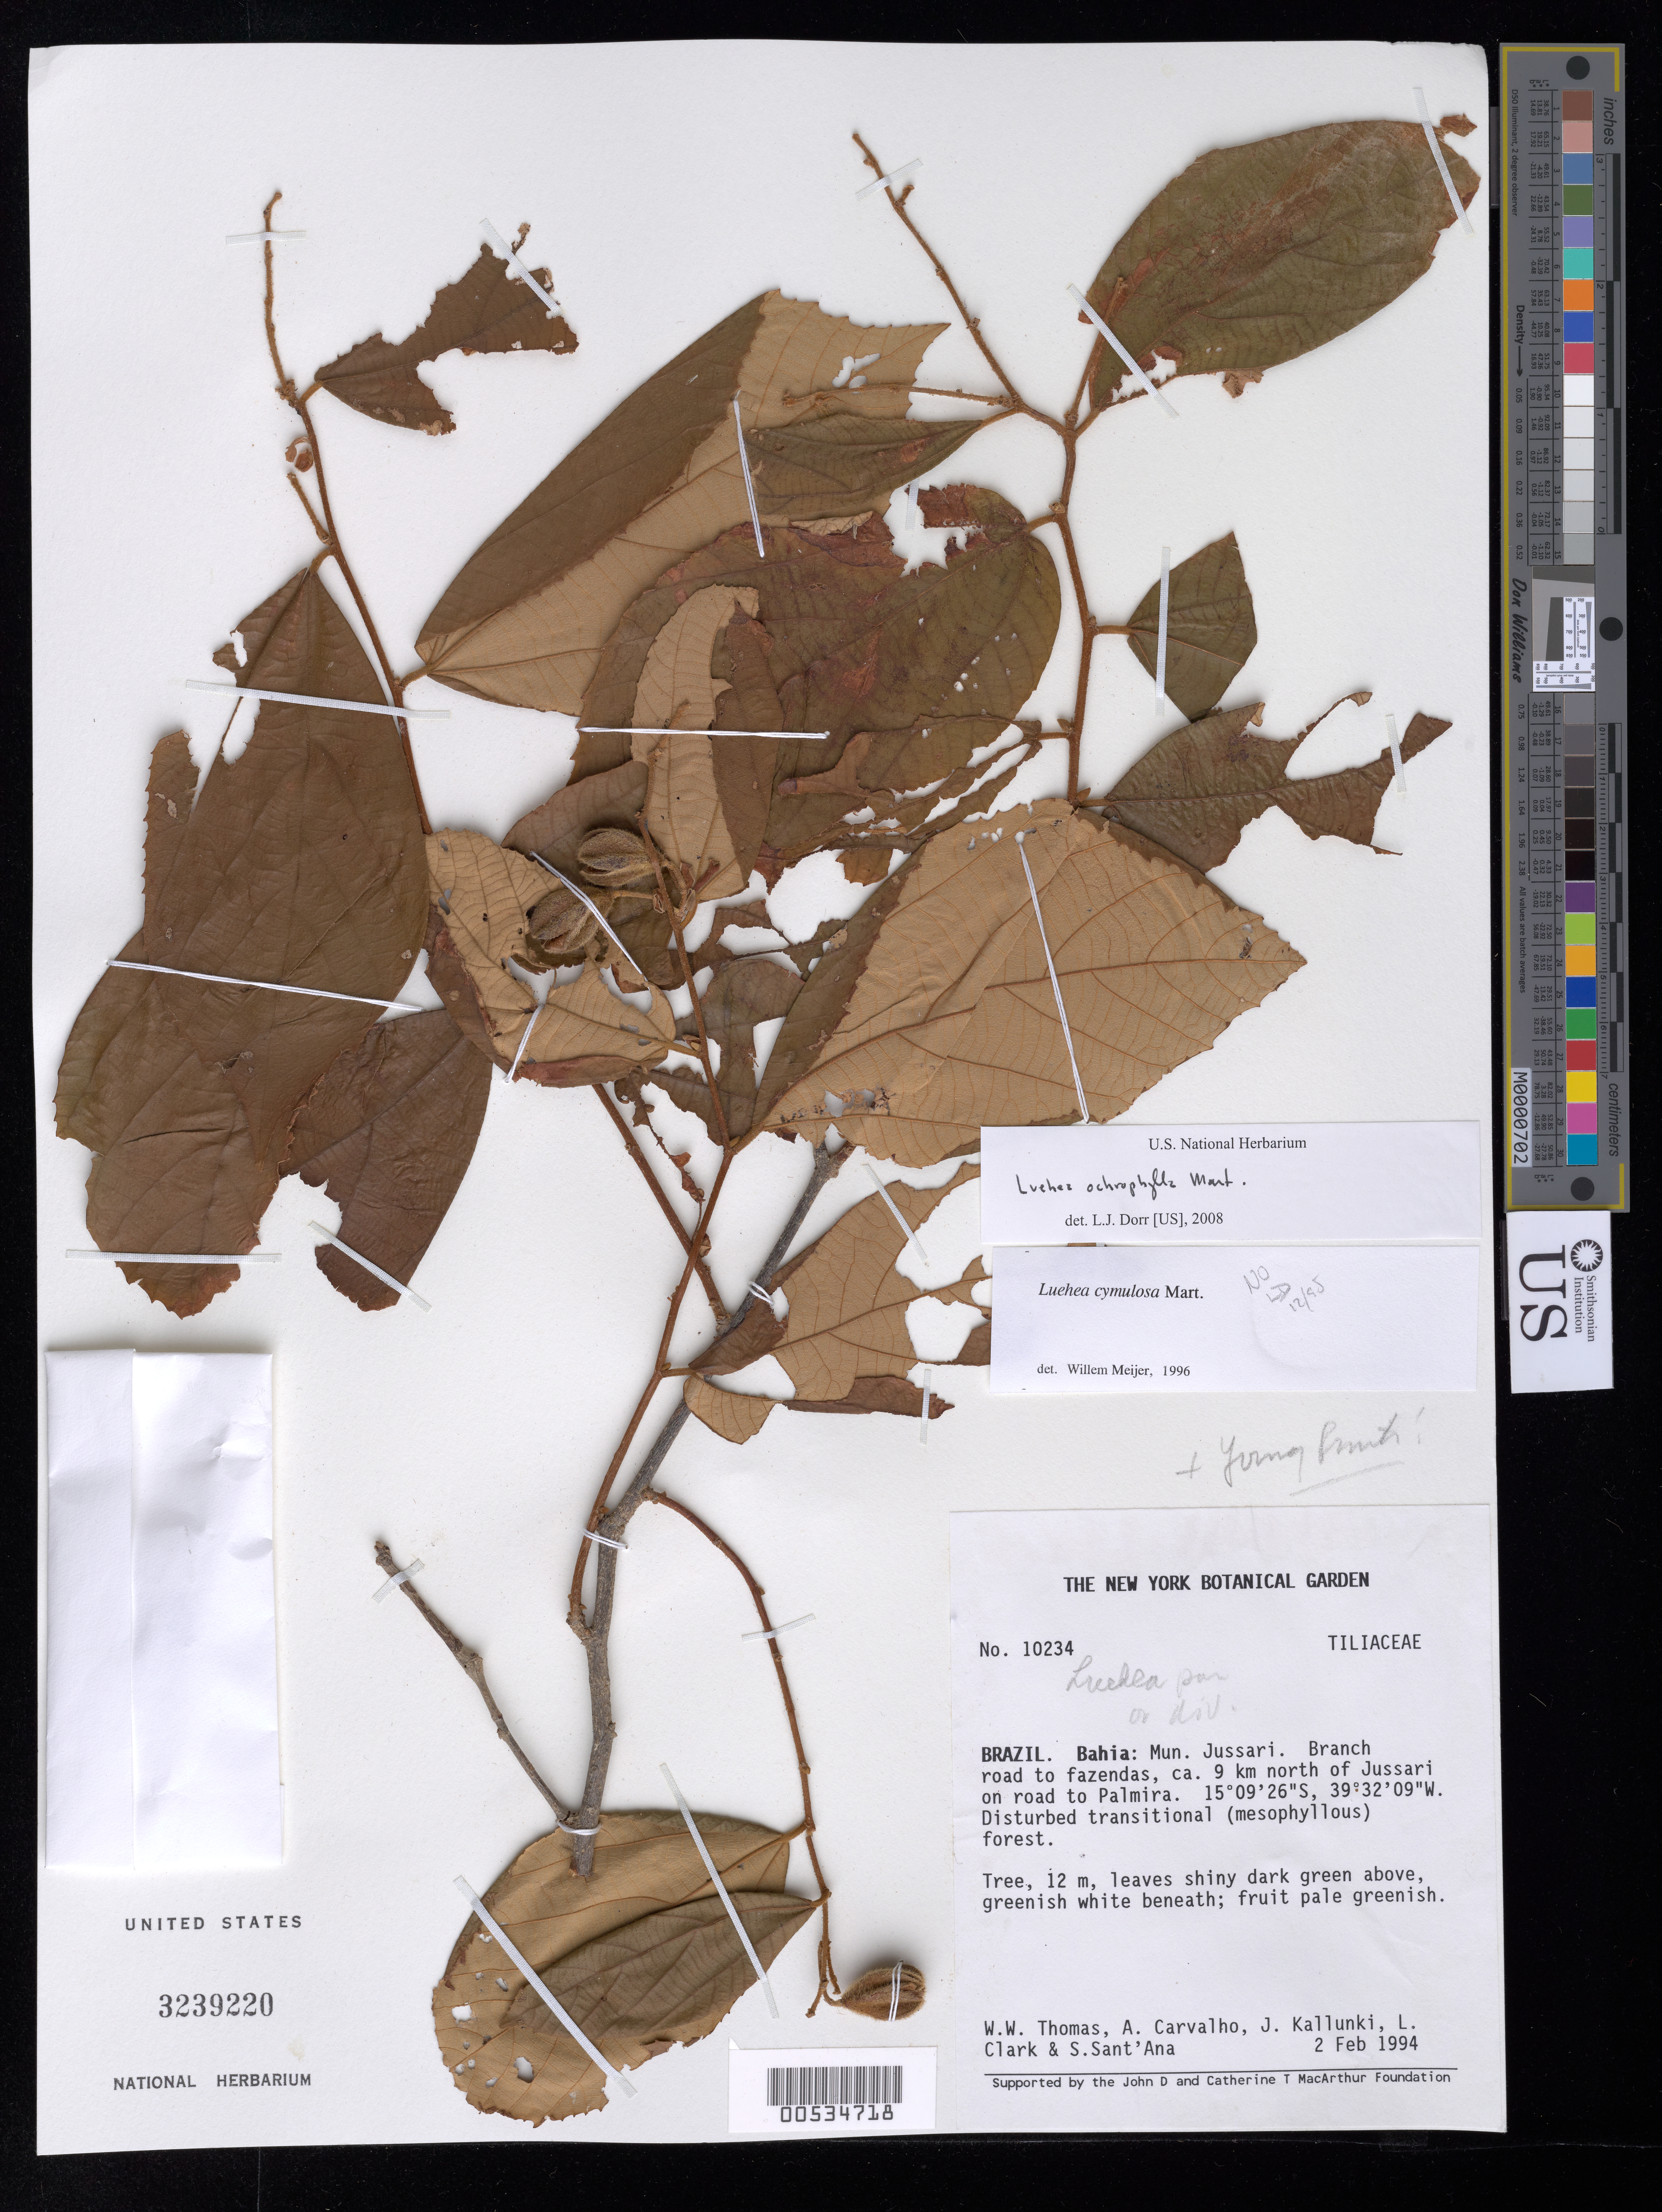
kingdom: Plantae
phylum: Tracheophyta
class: Magnoliopsida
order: Malvales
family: Malvaceae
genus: Luehea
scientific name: Luehea ochrophylla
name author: Mart.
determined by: Dorr, L. J., (BOT), Smithsonian Institution - National Museum of Natural History (UNITED STATES)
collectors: W. W. Thomas, A. Carvalho, J. Kallunki & L. G. Clark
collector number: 10234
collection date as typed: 02 Feb 1994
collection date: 1994-02-02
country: Brazil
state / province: Bahia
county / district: Jussari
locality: Branch road to fazendas, ca. 9 km N of Jussari on road to Palmira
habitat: Disturbed transitional (mesophyllous) forest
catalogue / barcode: US 3239220